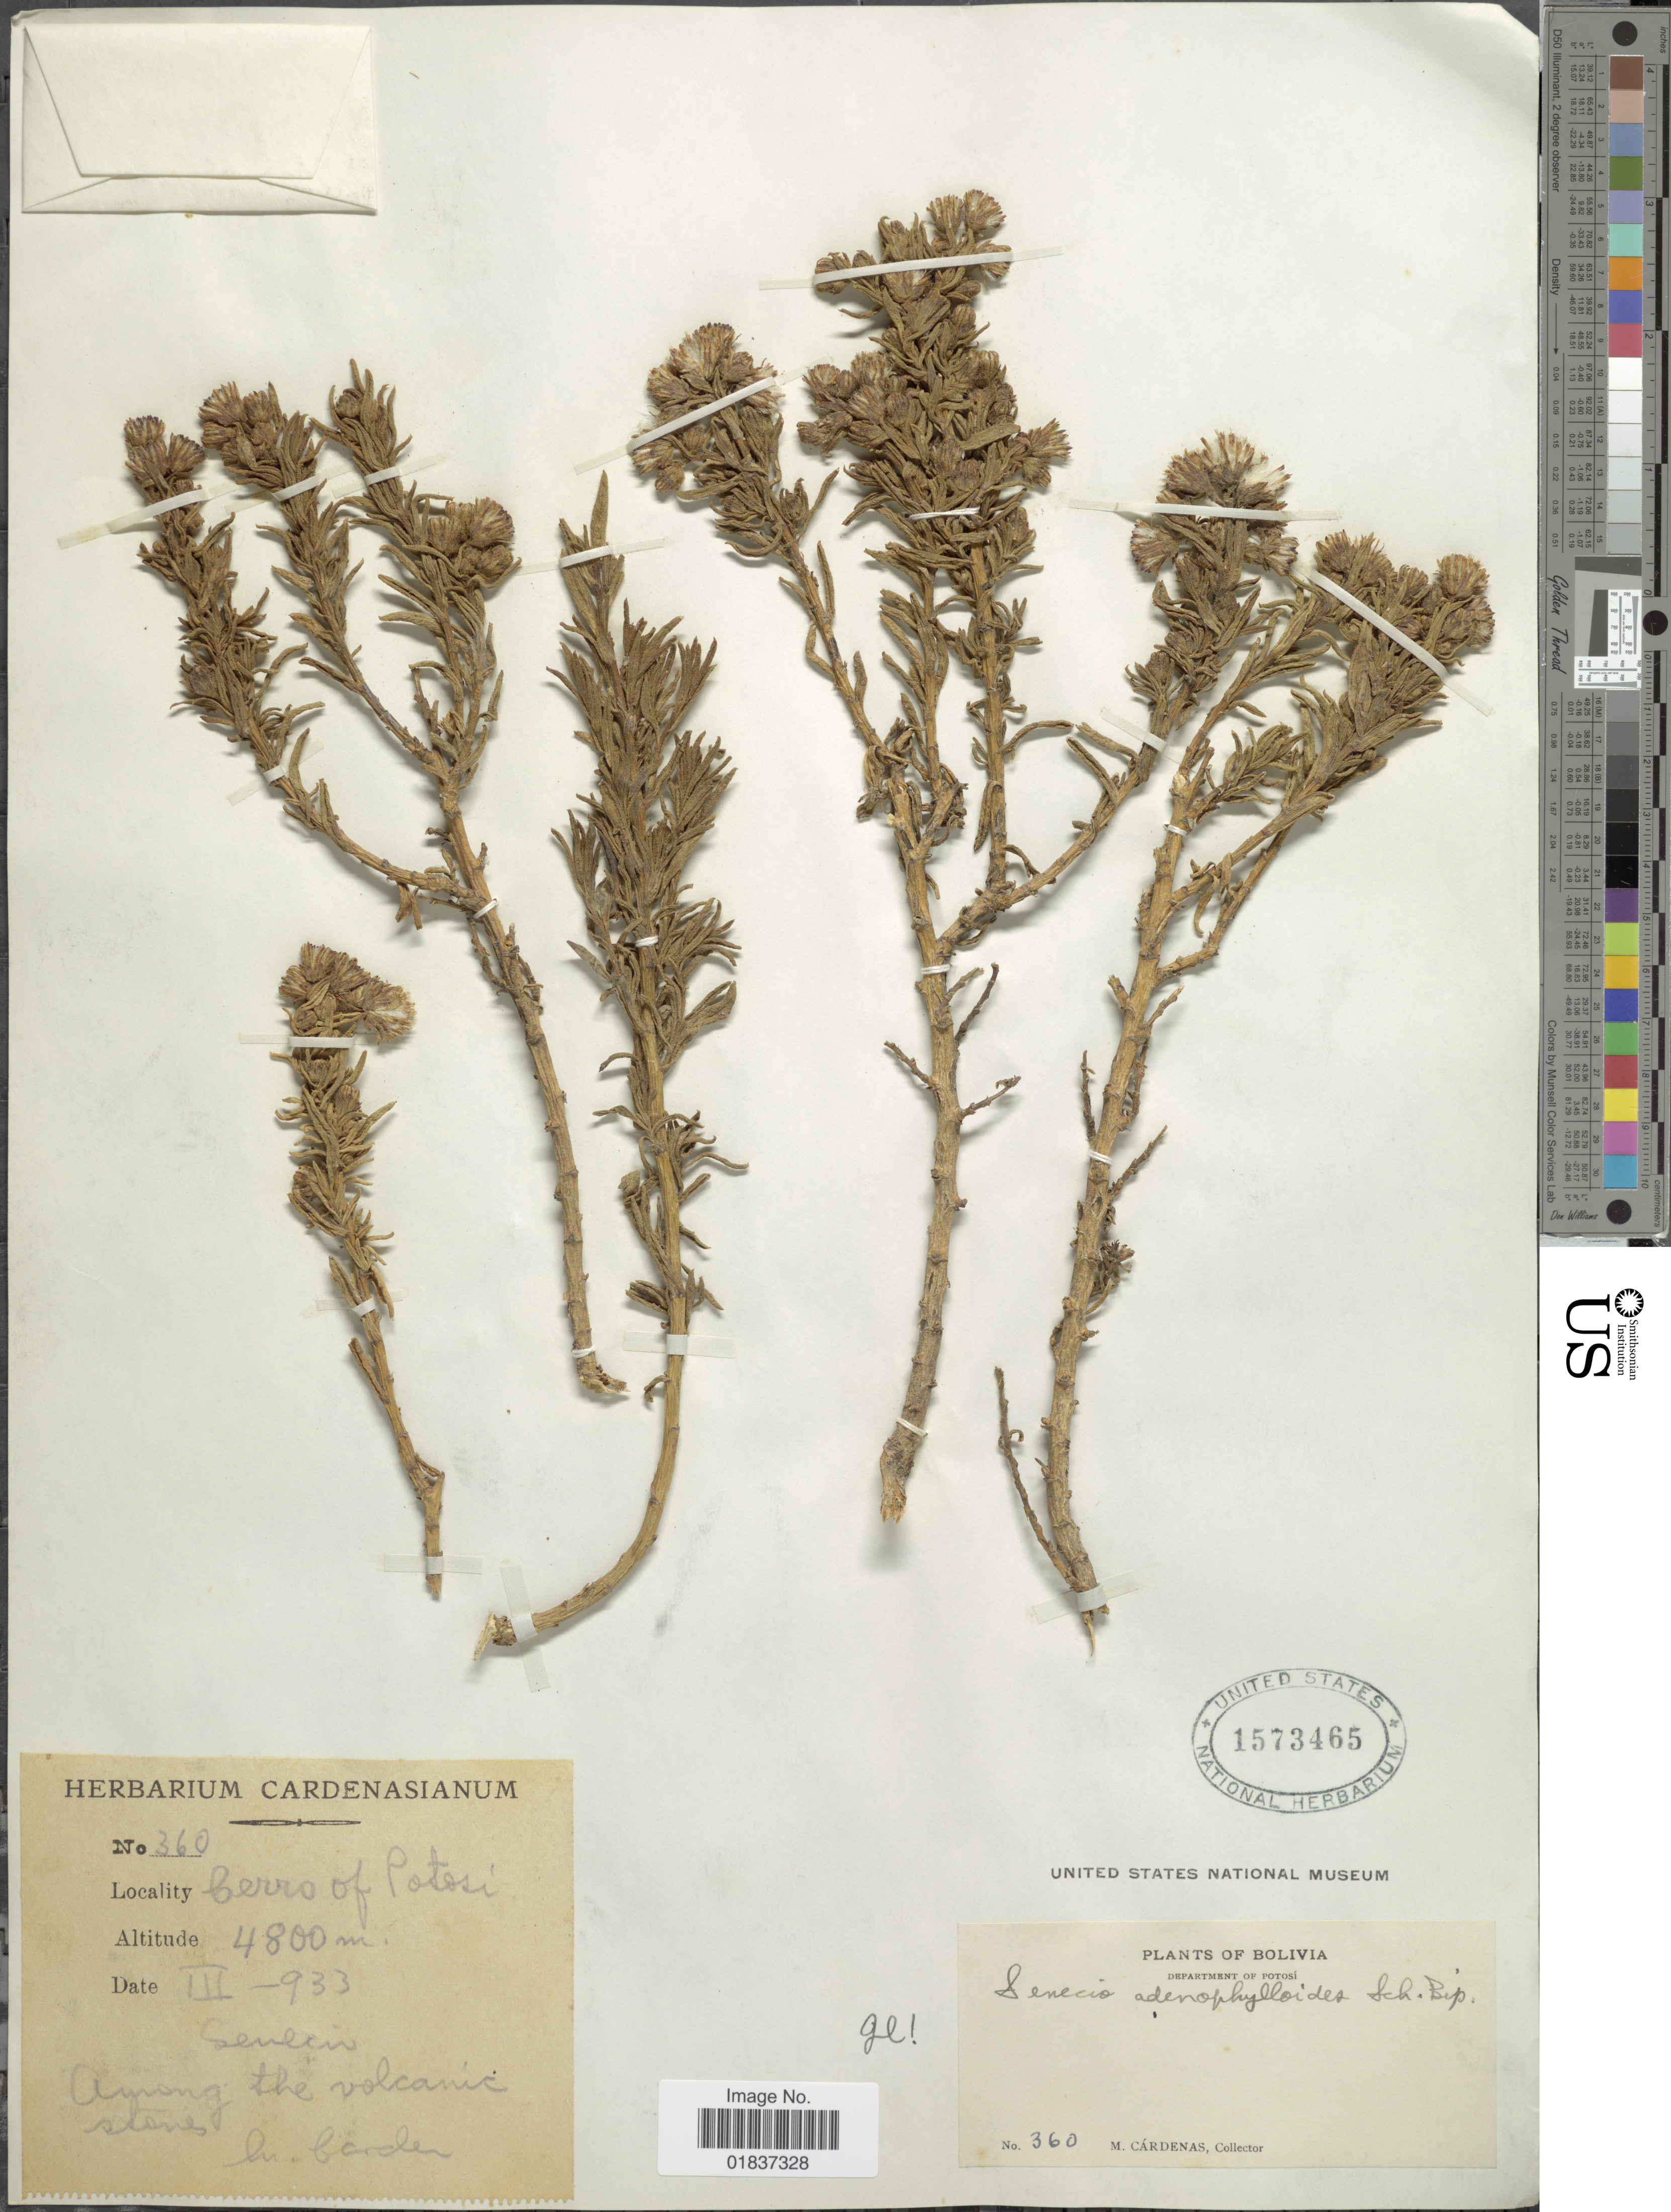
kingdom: Plantae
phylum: Tracheophyta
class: Magnoliopsida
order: Asterales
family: Asteraceae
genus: Senecio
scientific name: Senecio rufescens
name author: DC.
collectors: M. Cárdenas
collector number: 360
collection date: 1933-03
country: Bolivia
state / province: Potosi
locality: Department of Potosi. Among the volcanic stones.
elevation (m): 4800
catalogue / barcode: US 1573465